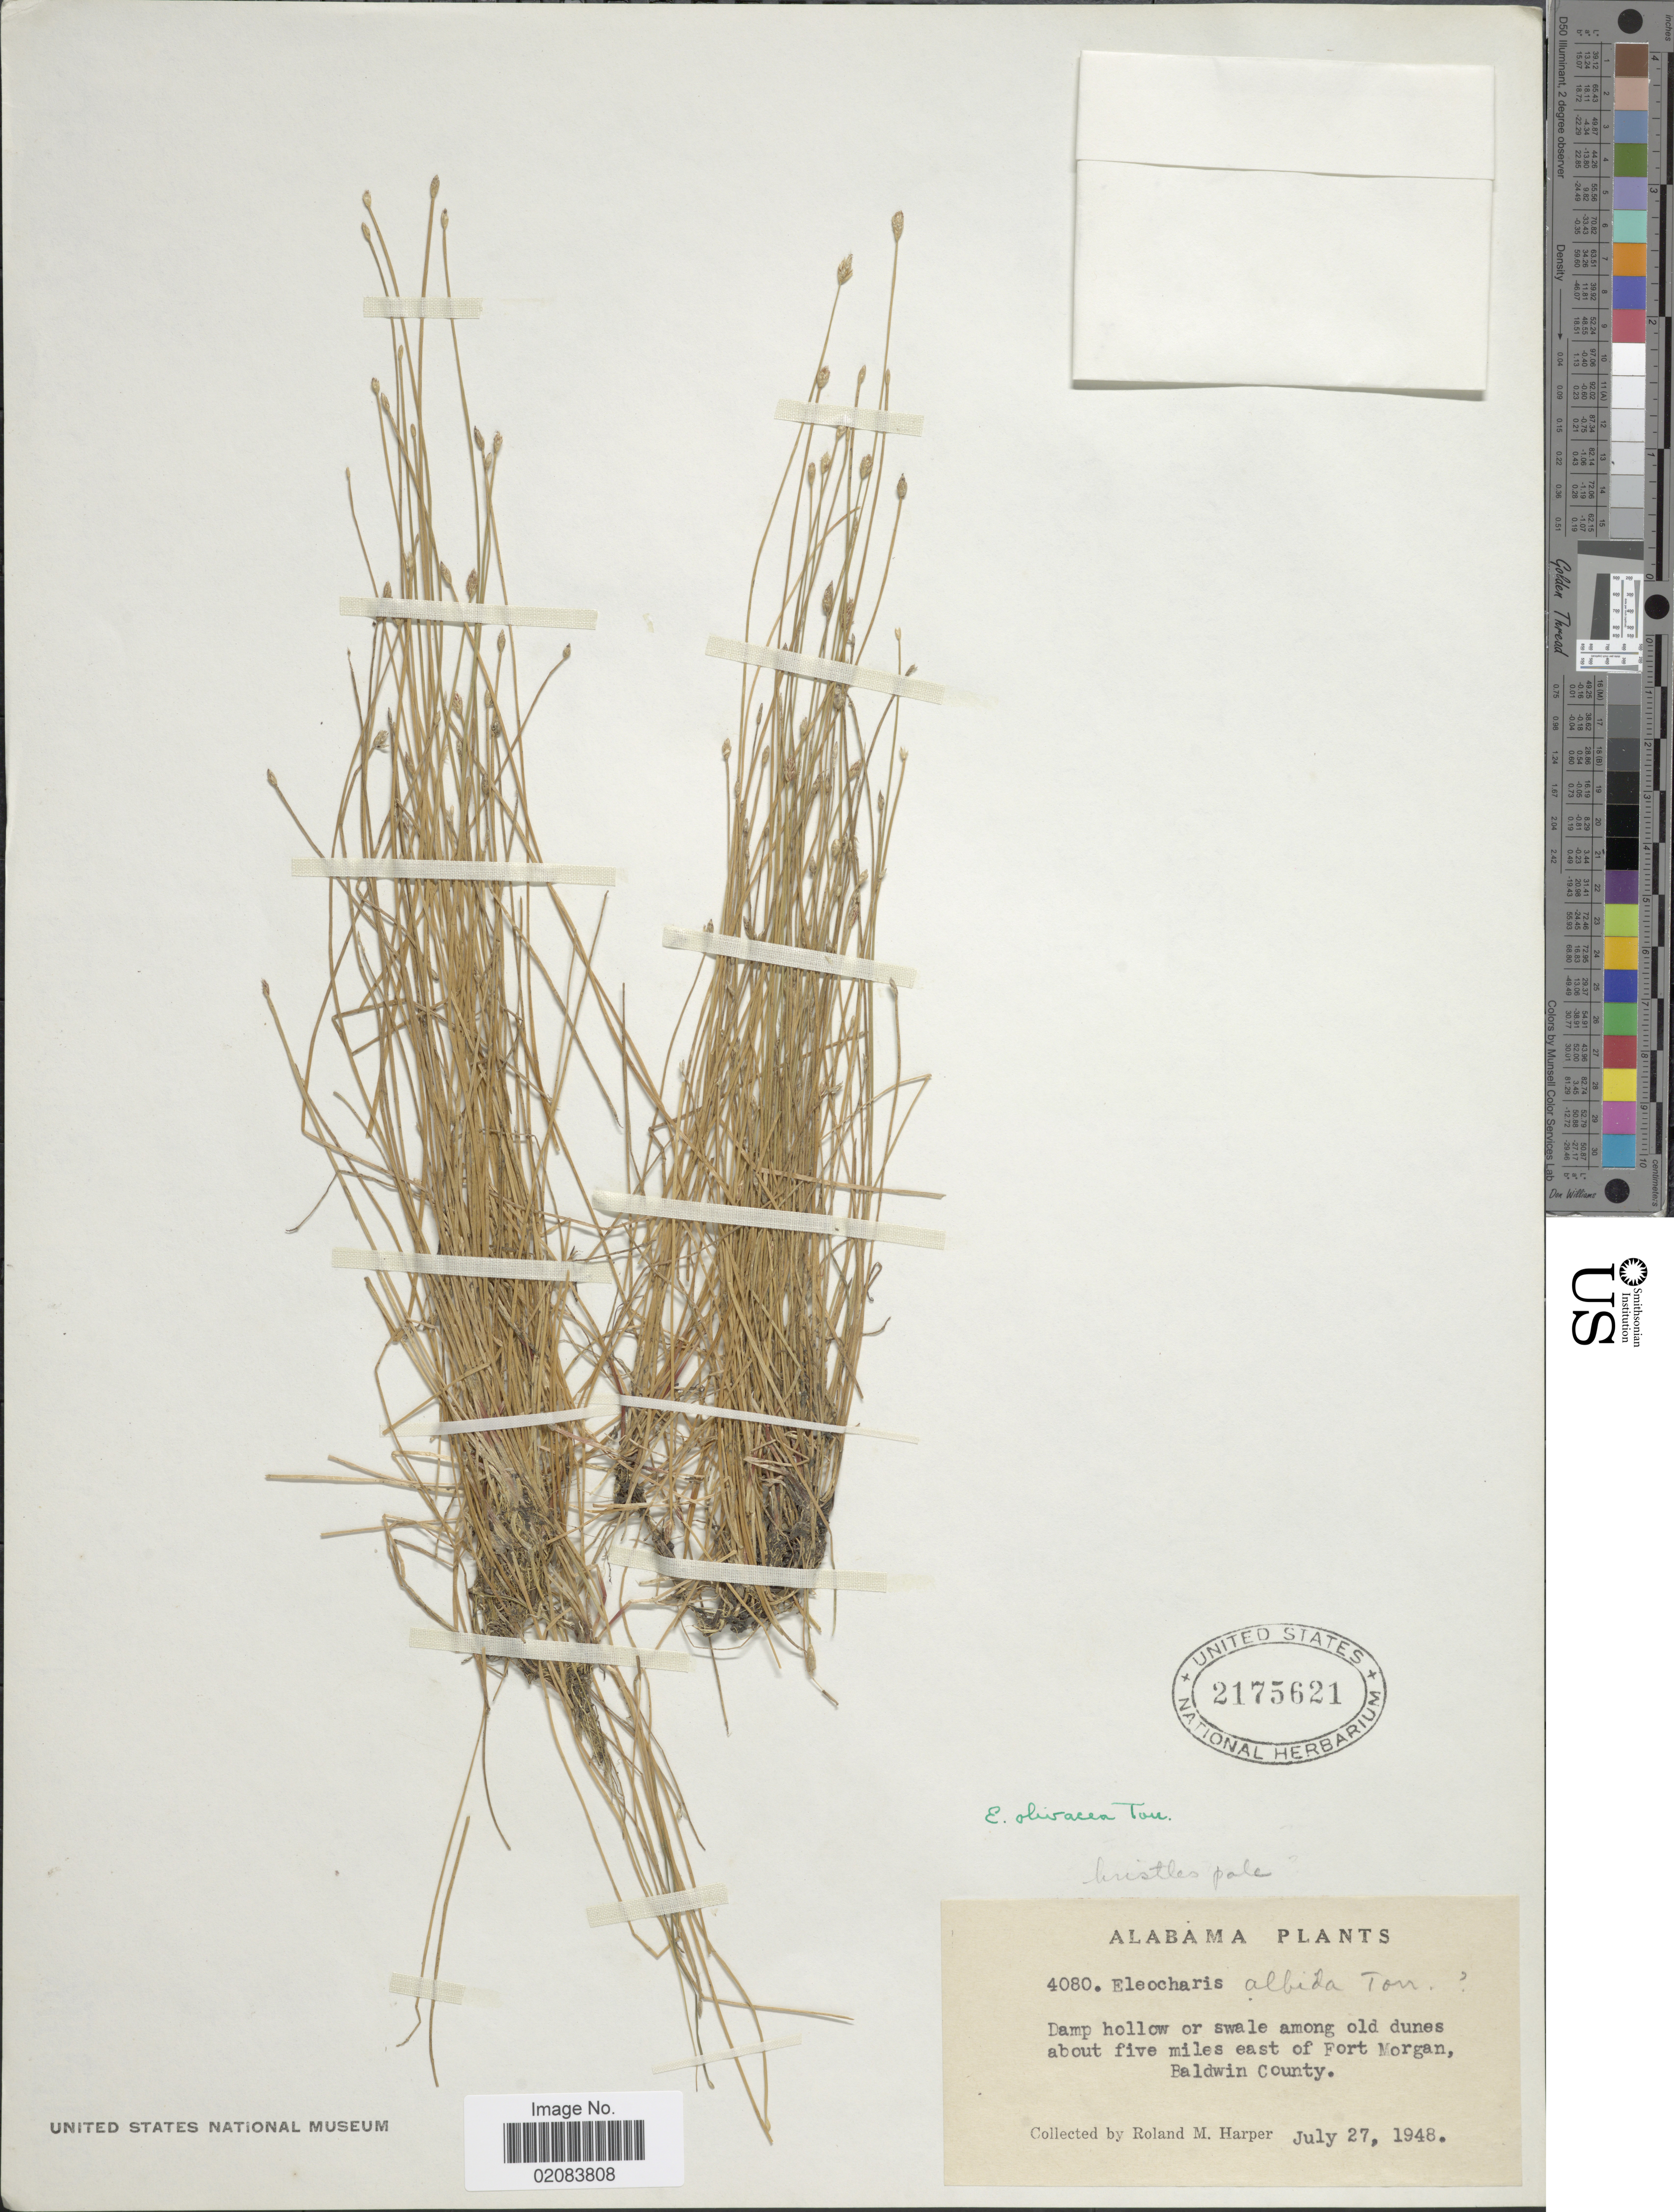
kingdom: Plantae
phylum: Tracheophyta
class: Liliopsida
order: Poales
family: Cyperaceae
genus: Eleocharis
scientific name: Eleocharis olivacea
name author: Torr.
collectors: R. M. Harper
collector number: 4080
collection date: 1948-07-27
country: United States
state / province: Alabama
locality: About five miles east of Fort Morgan, Baldwin County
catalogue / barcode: US 2175621